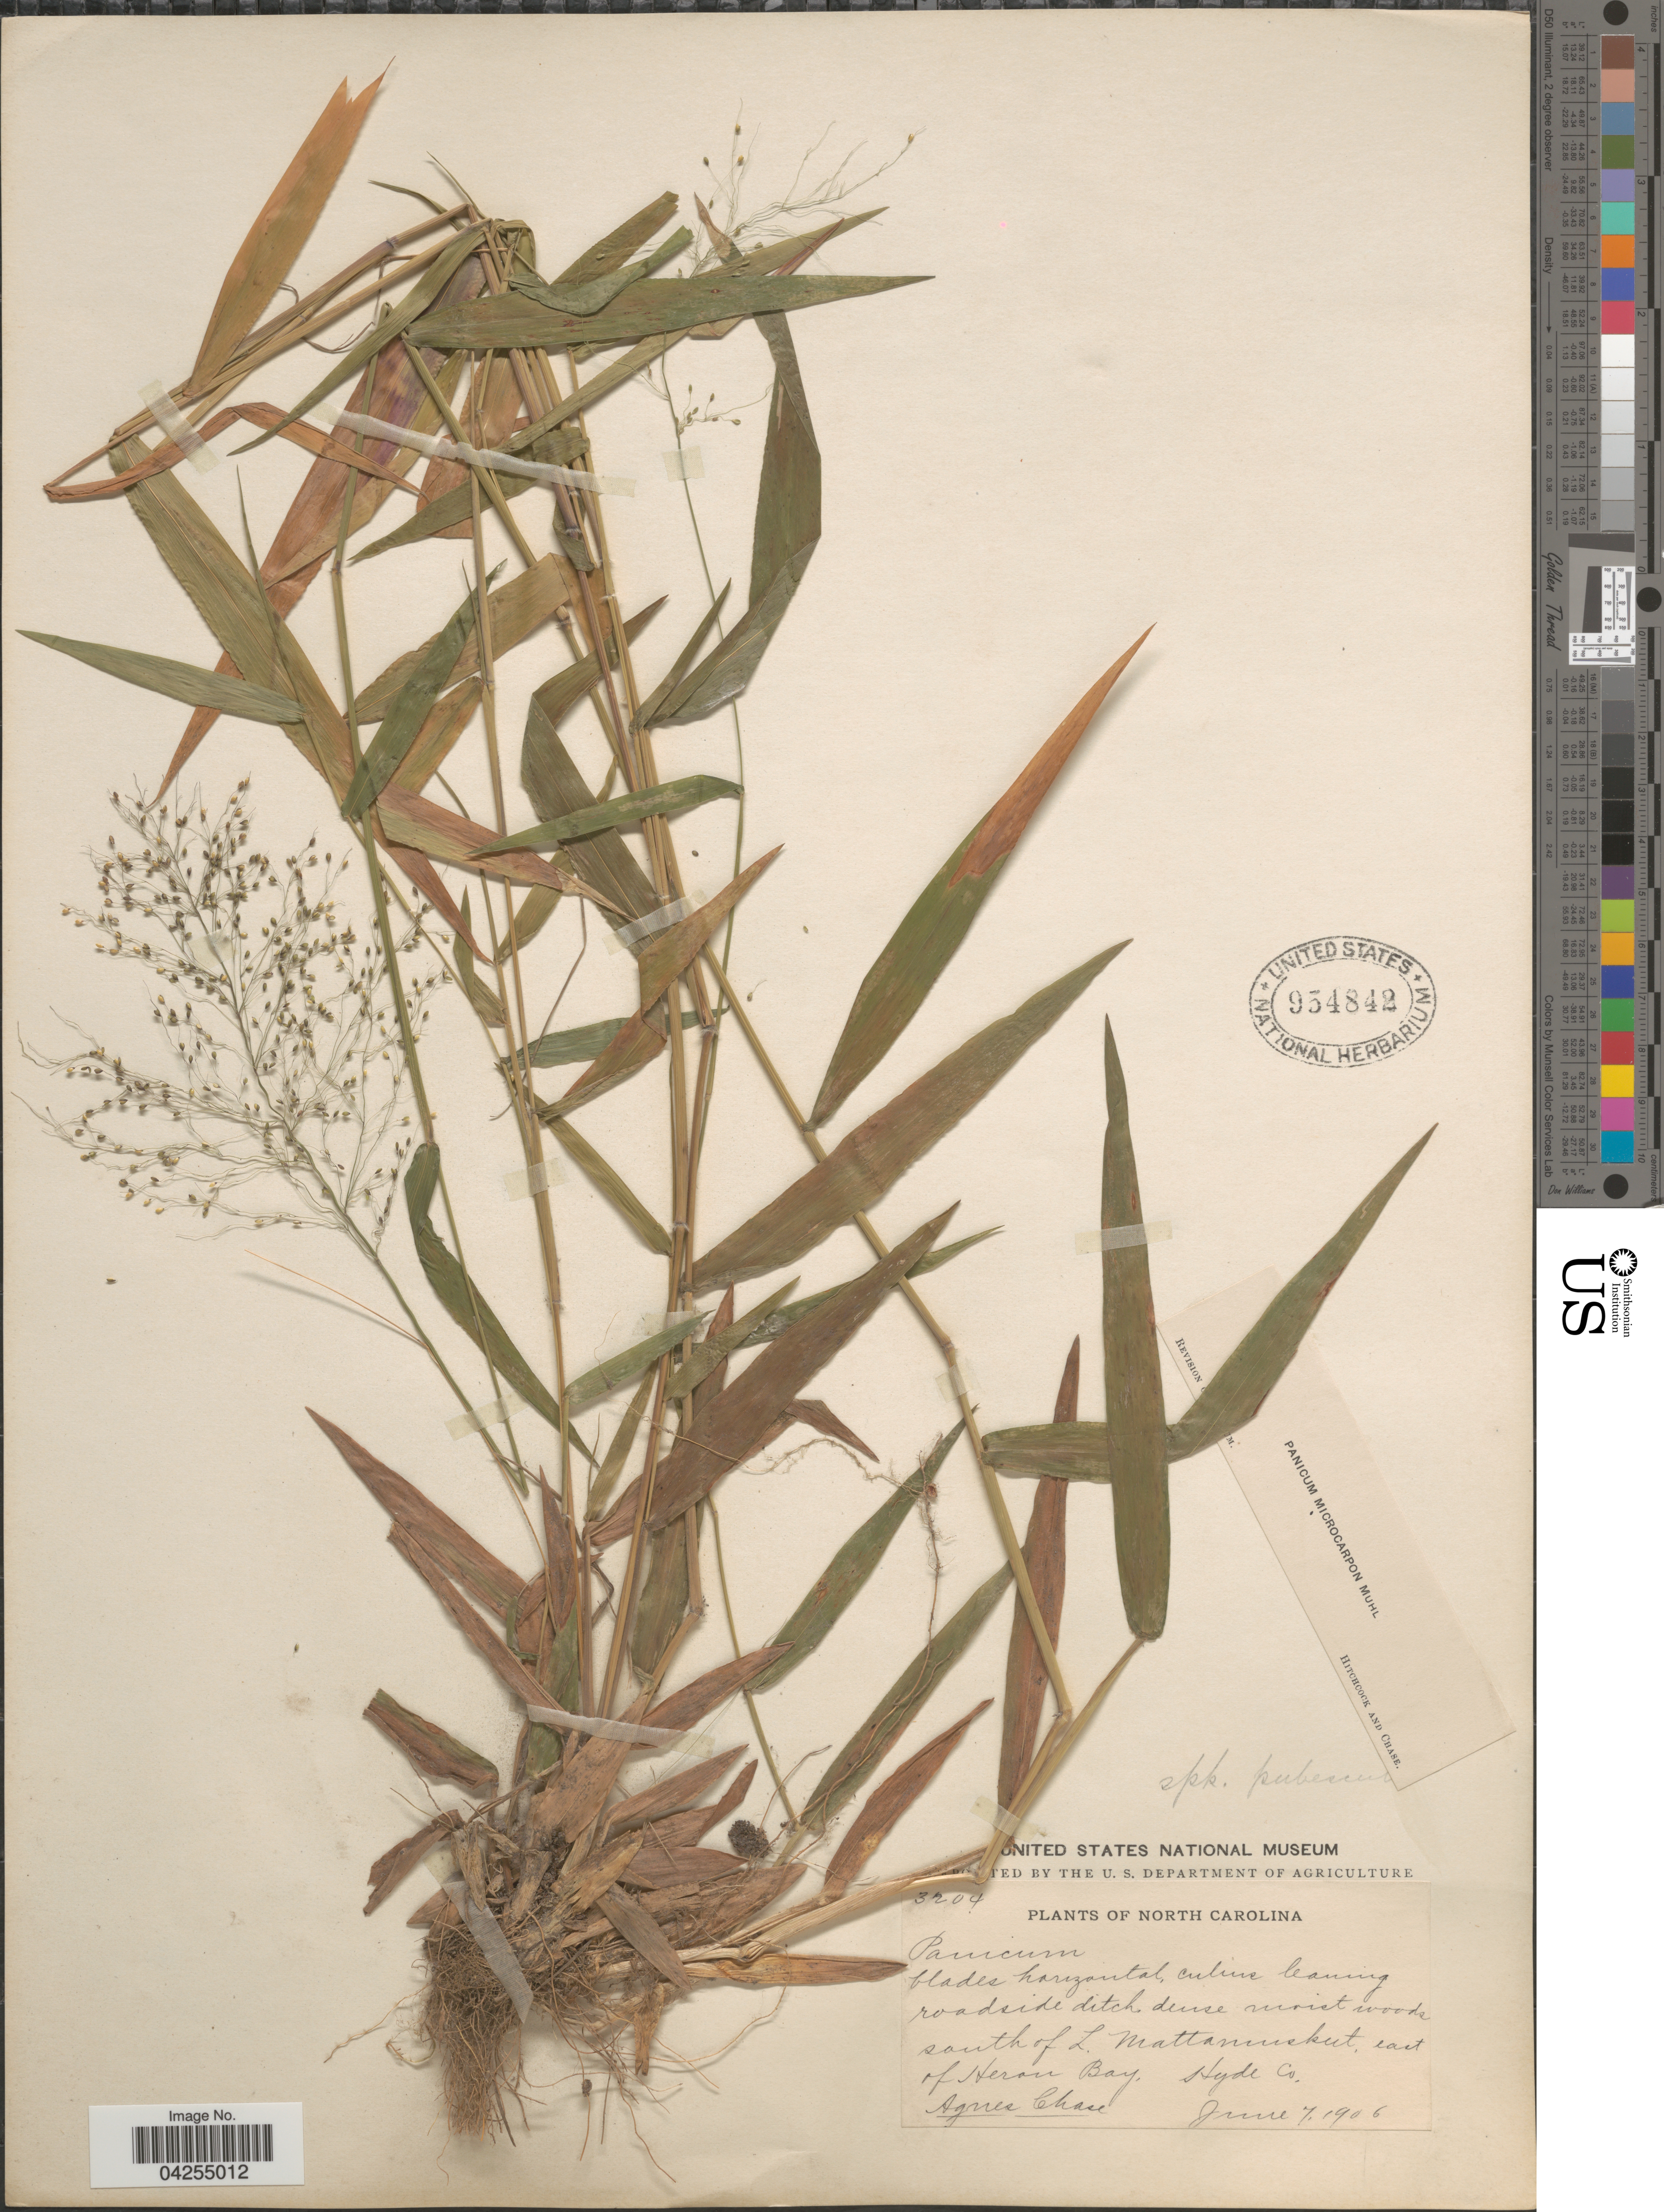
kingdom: Plantae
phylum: Tracheophyta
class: Liliopsida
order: Poales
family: Poaceae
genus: Dichanthelium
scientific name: Dichanthelium dichotomum var. dichotomum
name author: (L.) Gould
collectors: A. Chase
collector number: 3204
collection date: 1906-06-07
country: United States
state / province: North Carolina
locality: Roadside ditch dense moist woods south of L. Mattamuskeet, east of Heron Bay. Hyde Co.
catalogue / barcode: US 954842